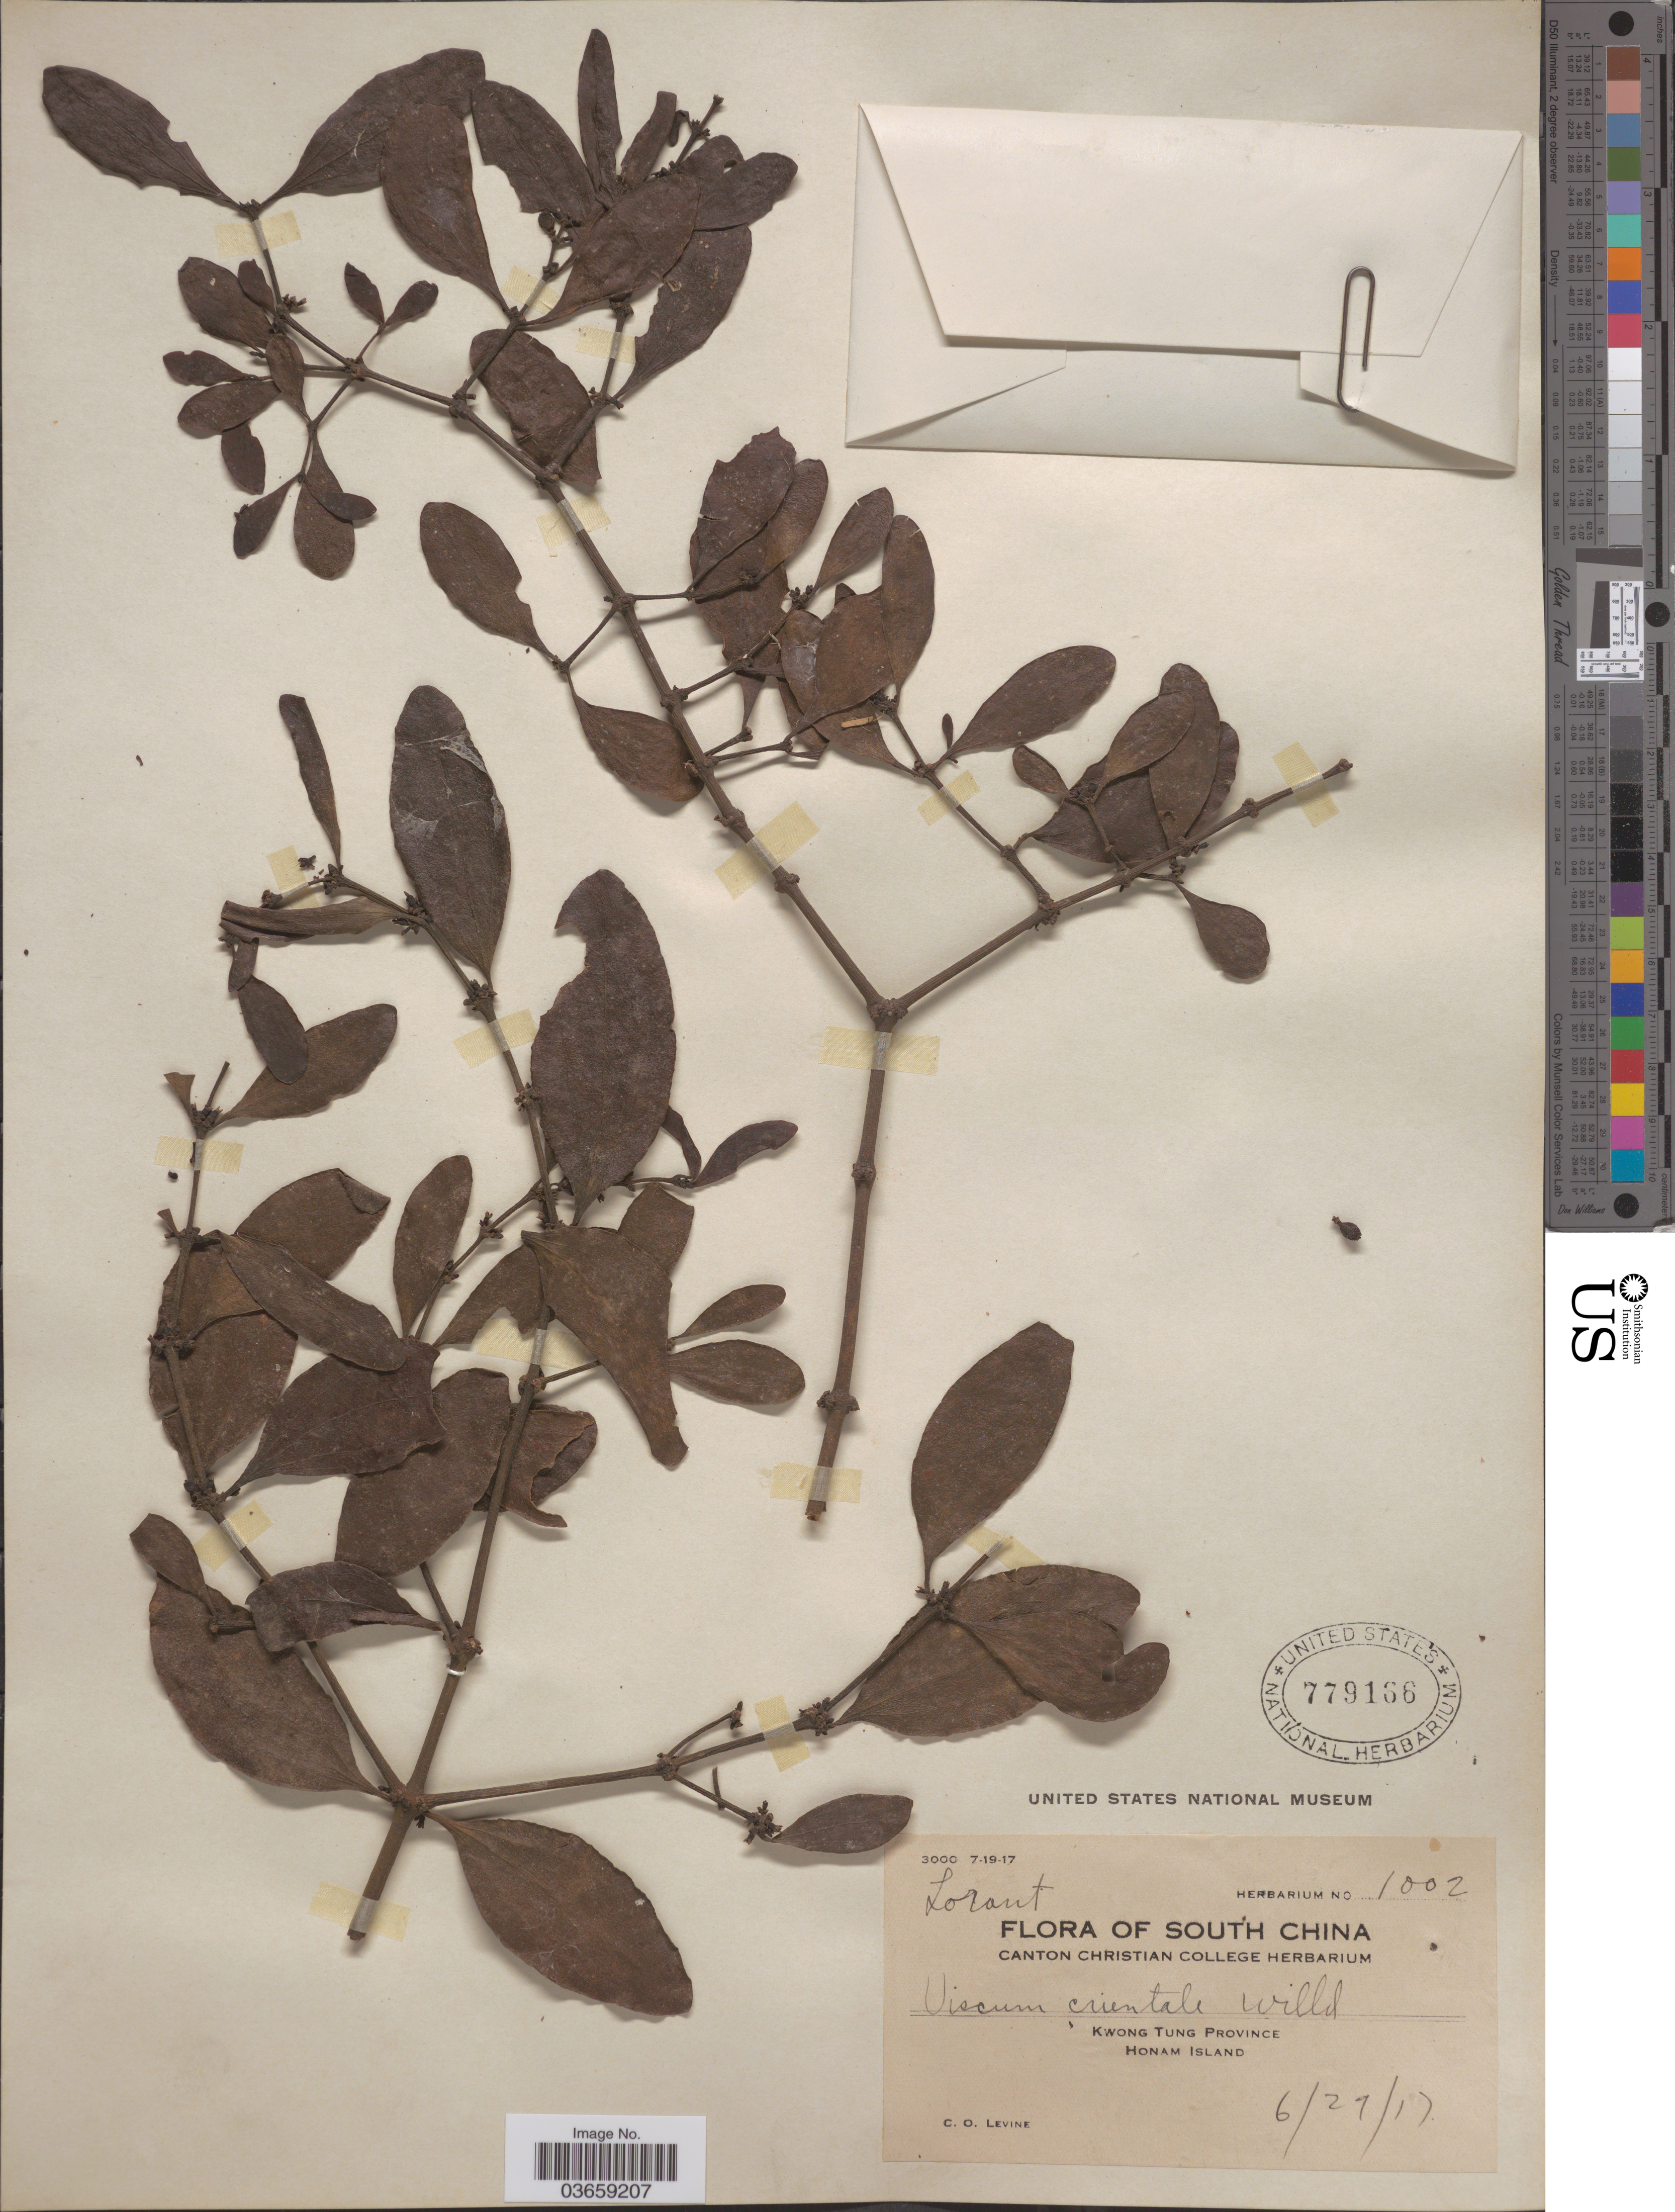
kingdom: Plantae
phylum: Tracheophyta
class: Magnoliopsida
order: Santalales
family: Viscaceae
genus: Viscum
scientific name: Viscum orientale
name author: DC.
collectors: C. O. Levine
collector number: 1002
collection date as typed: Transcribed d/m/y: 29/6/17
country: China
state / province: Guangdong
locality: South China. Kwong Tung Province. Honam Island.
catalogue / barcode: US 779166